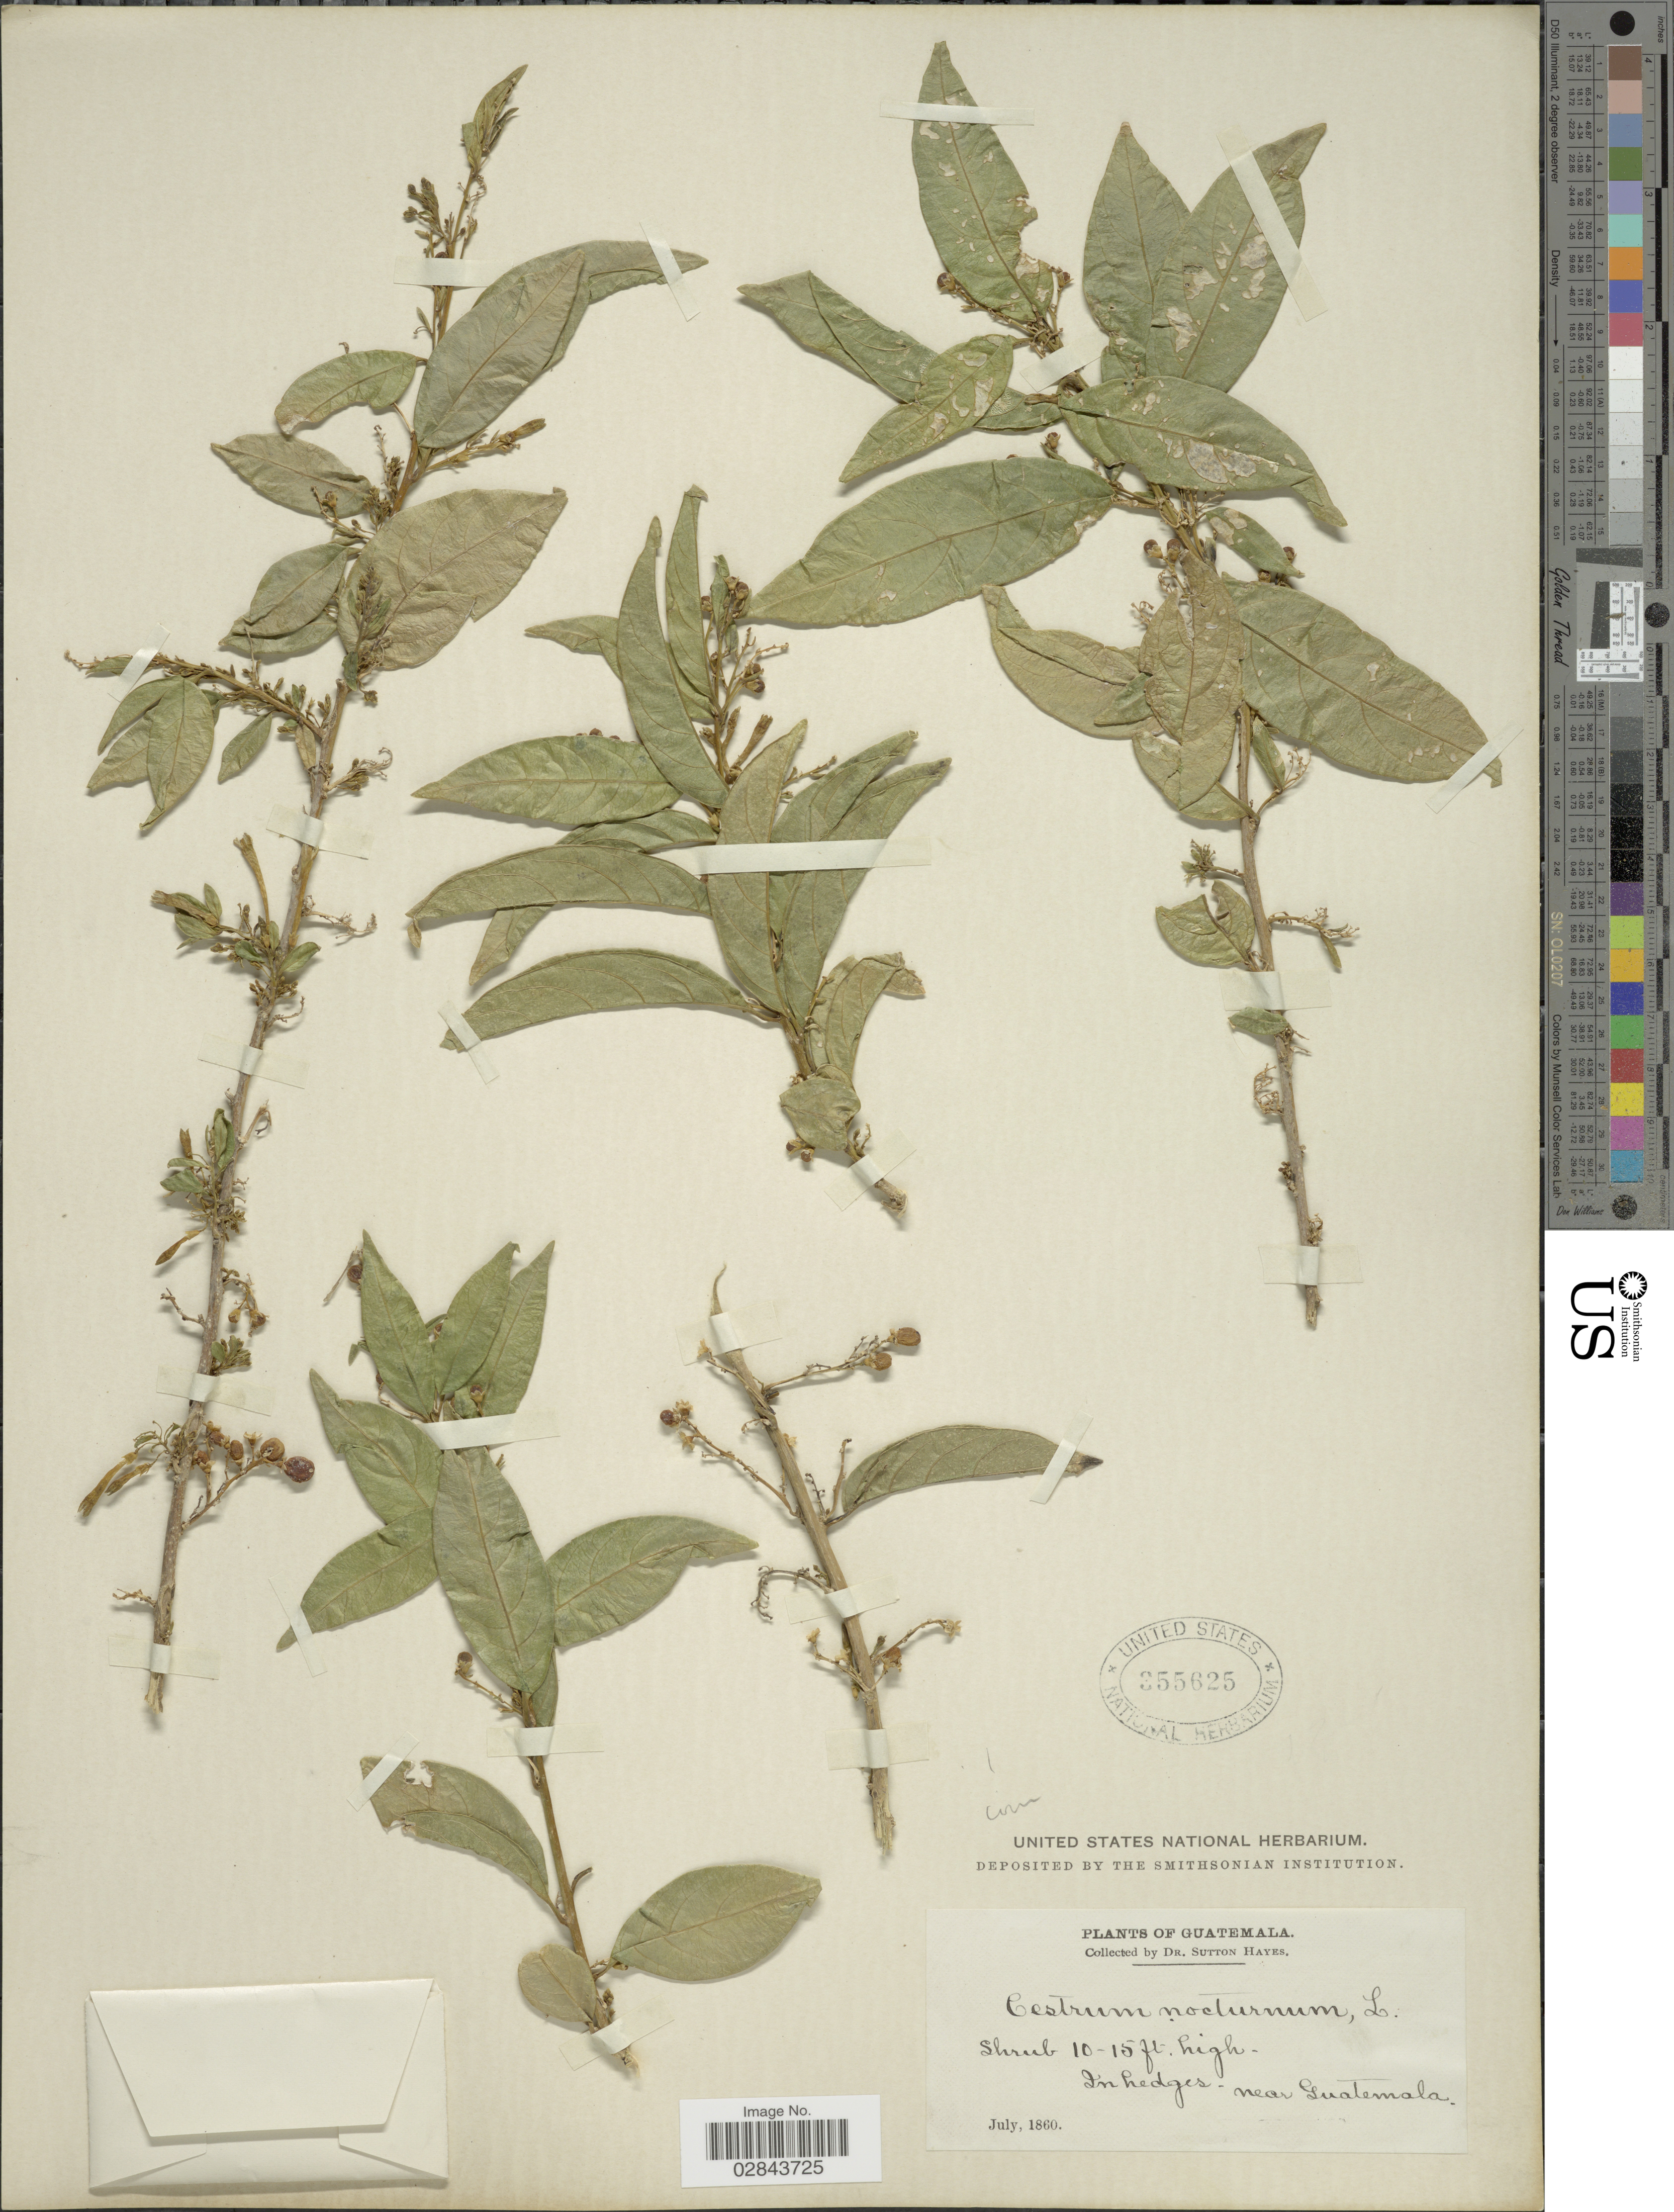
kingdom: Plantae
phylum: Tracheophyta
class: Magnoliopsida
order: Solanales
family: Solanaceae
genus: Cestrum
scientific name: Cestrum nocturnum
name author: L.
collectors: S. Hayes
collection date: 1860-07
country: Guatemala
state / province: Guatemala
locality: Near Guatemala.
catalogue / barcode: US 355625